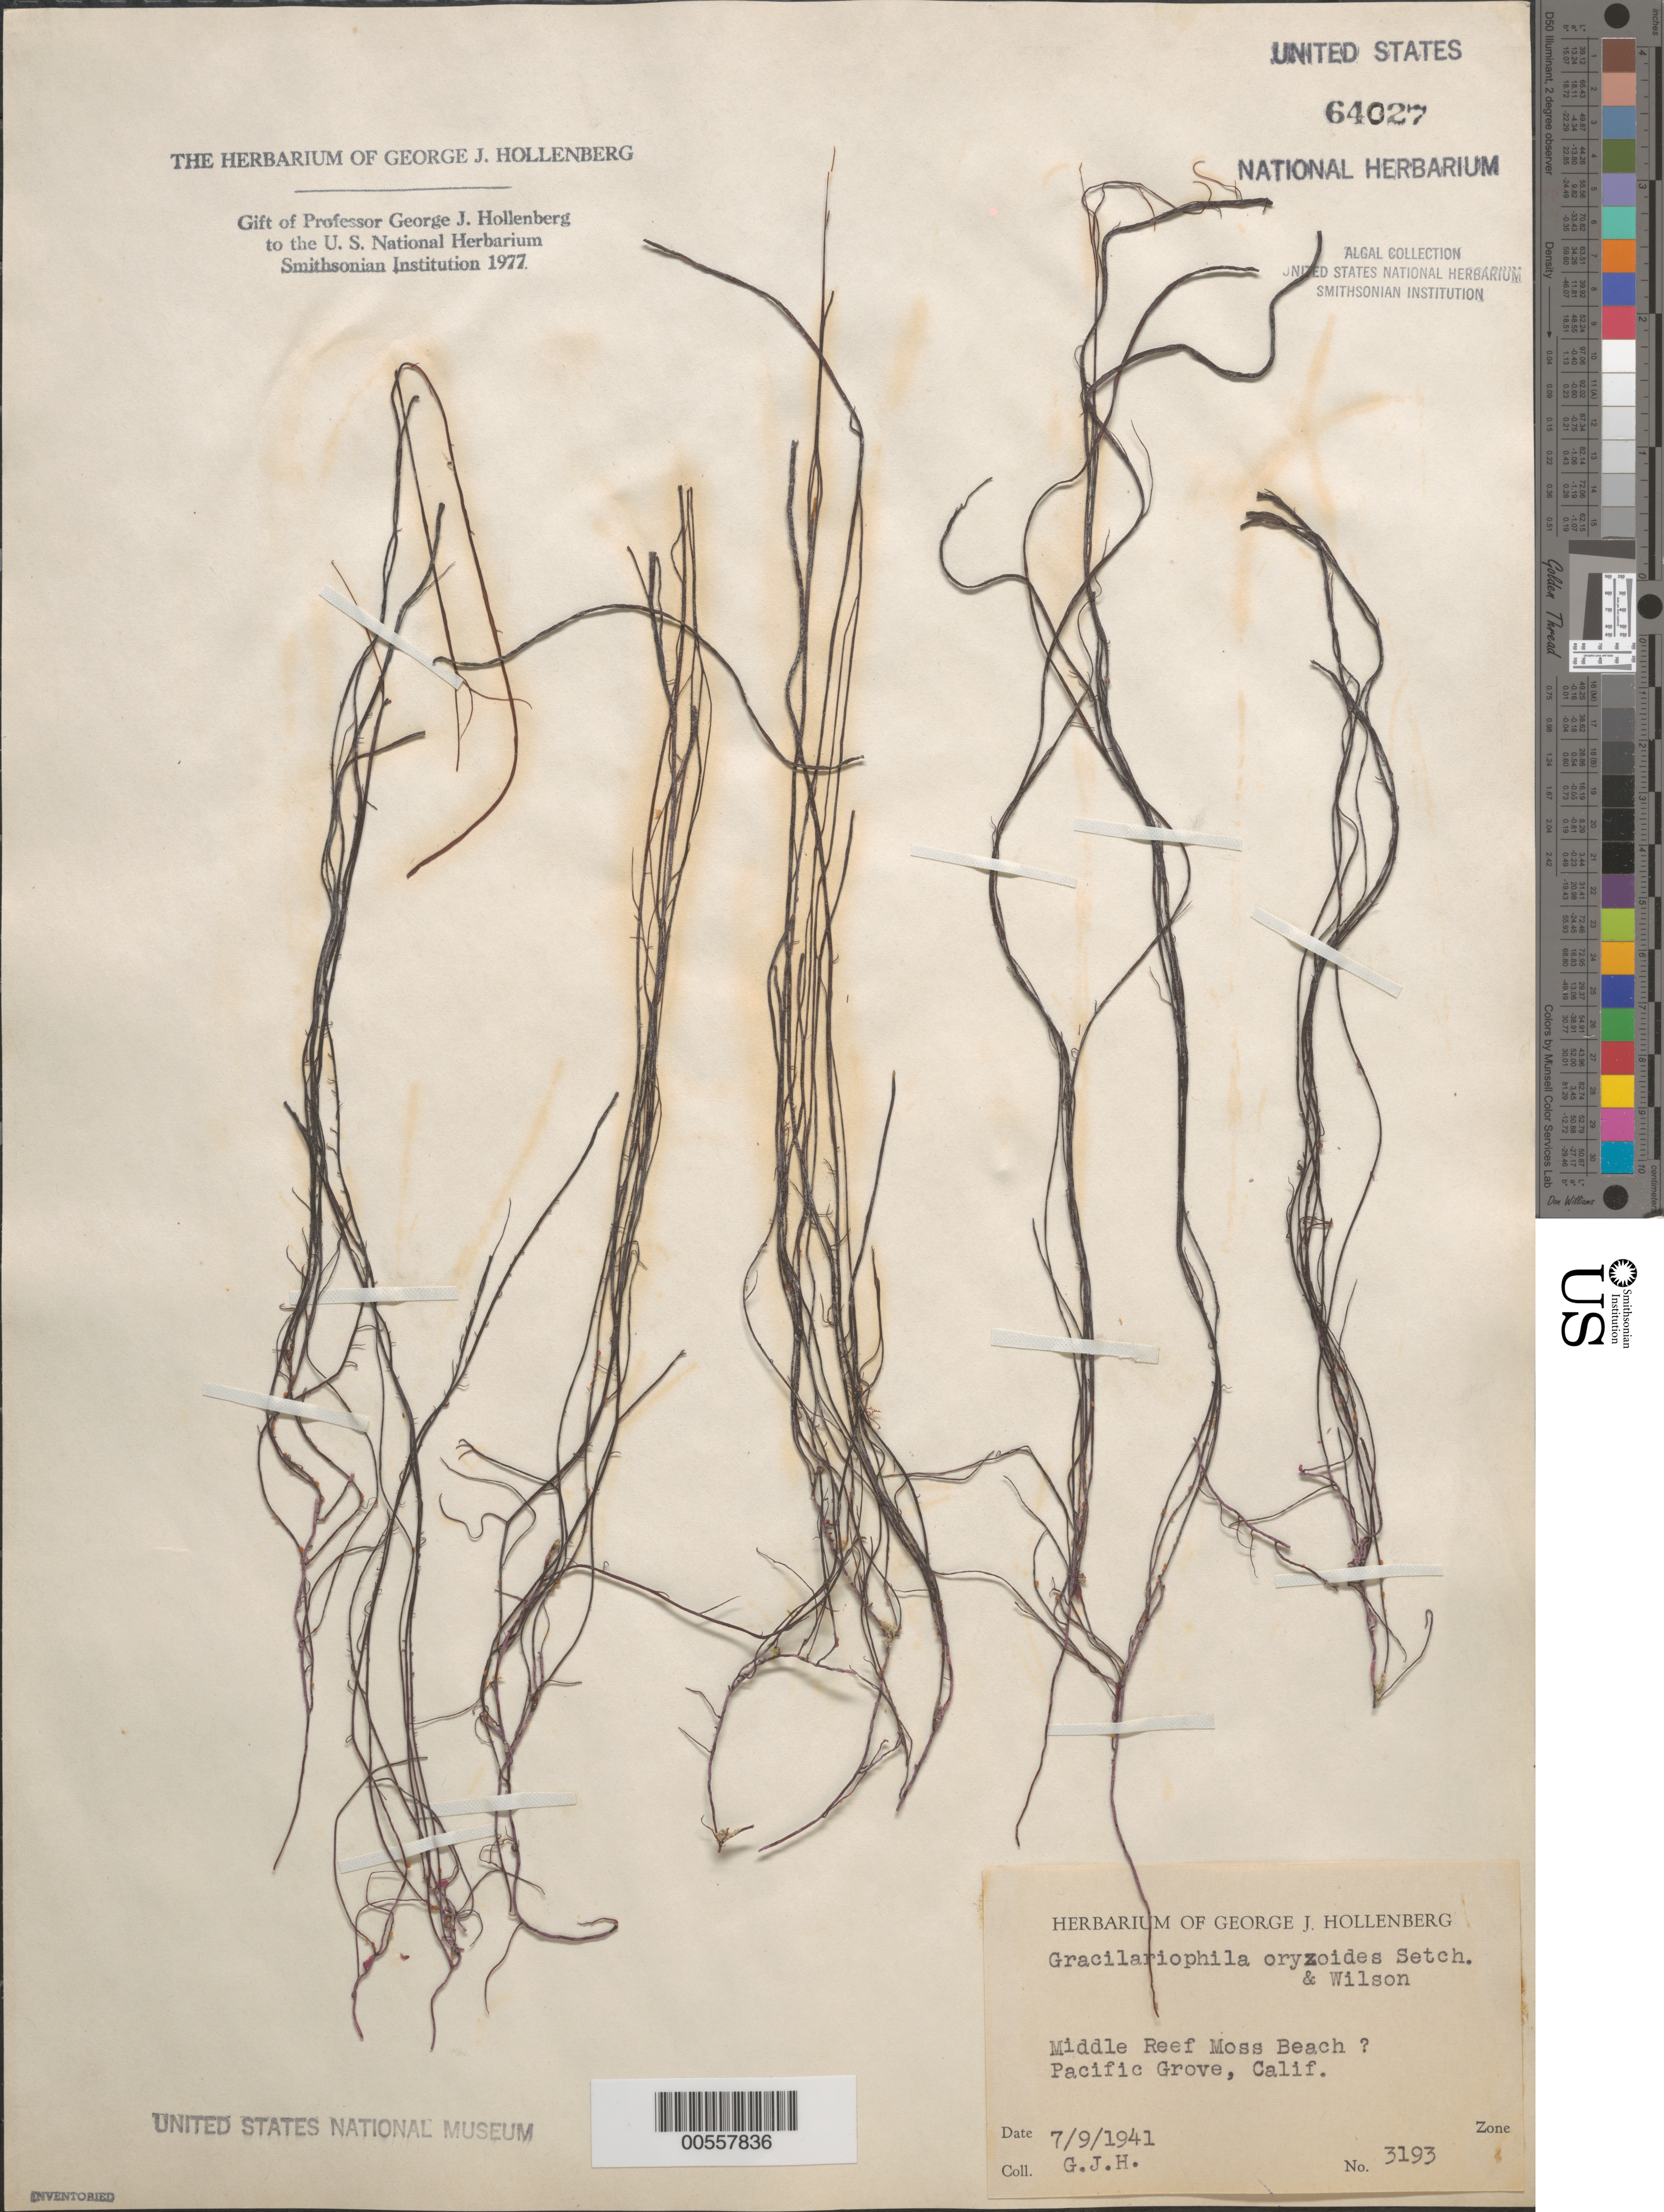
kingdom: Plantae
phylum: Rhodophyta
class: Florideophyceae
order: Gracilariales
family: Gracilariaceae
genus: Gracilariopsis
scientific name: Gracilariopsis oryzoides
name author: (Setchell & H.L.Wilson) Gurgel et al.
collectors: G. Hollenberg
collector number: GJH 3193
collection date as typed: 09 Jul 1941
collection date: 1941-07-09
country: United States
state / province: California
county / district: Monterey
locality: Middle reef of Moss Beach, Pacific Grove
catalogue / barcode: US 64027